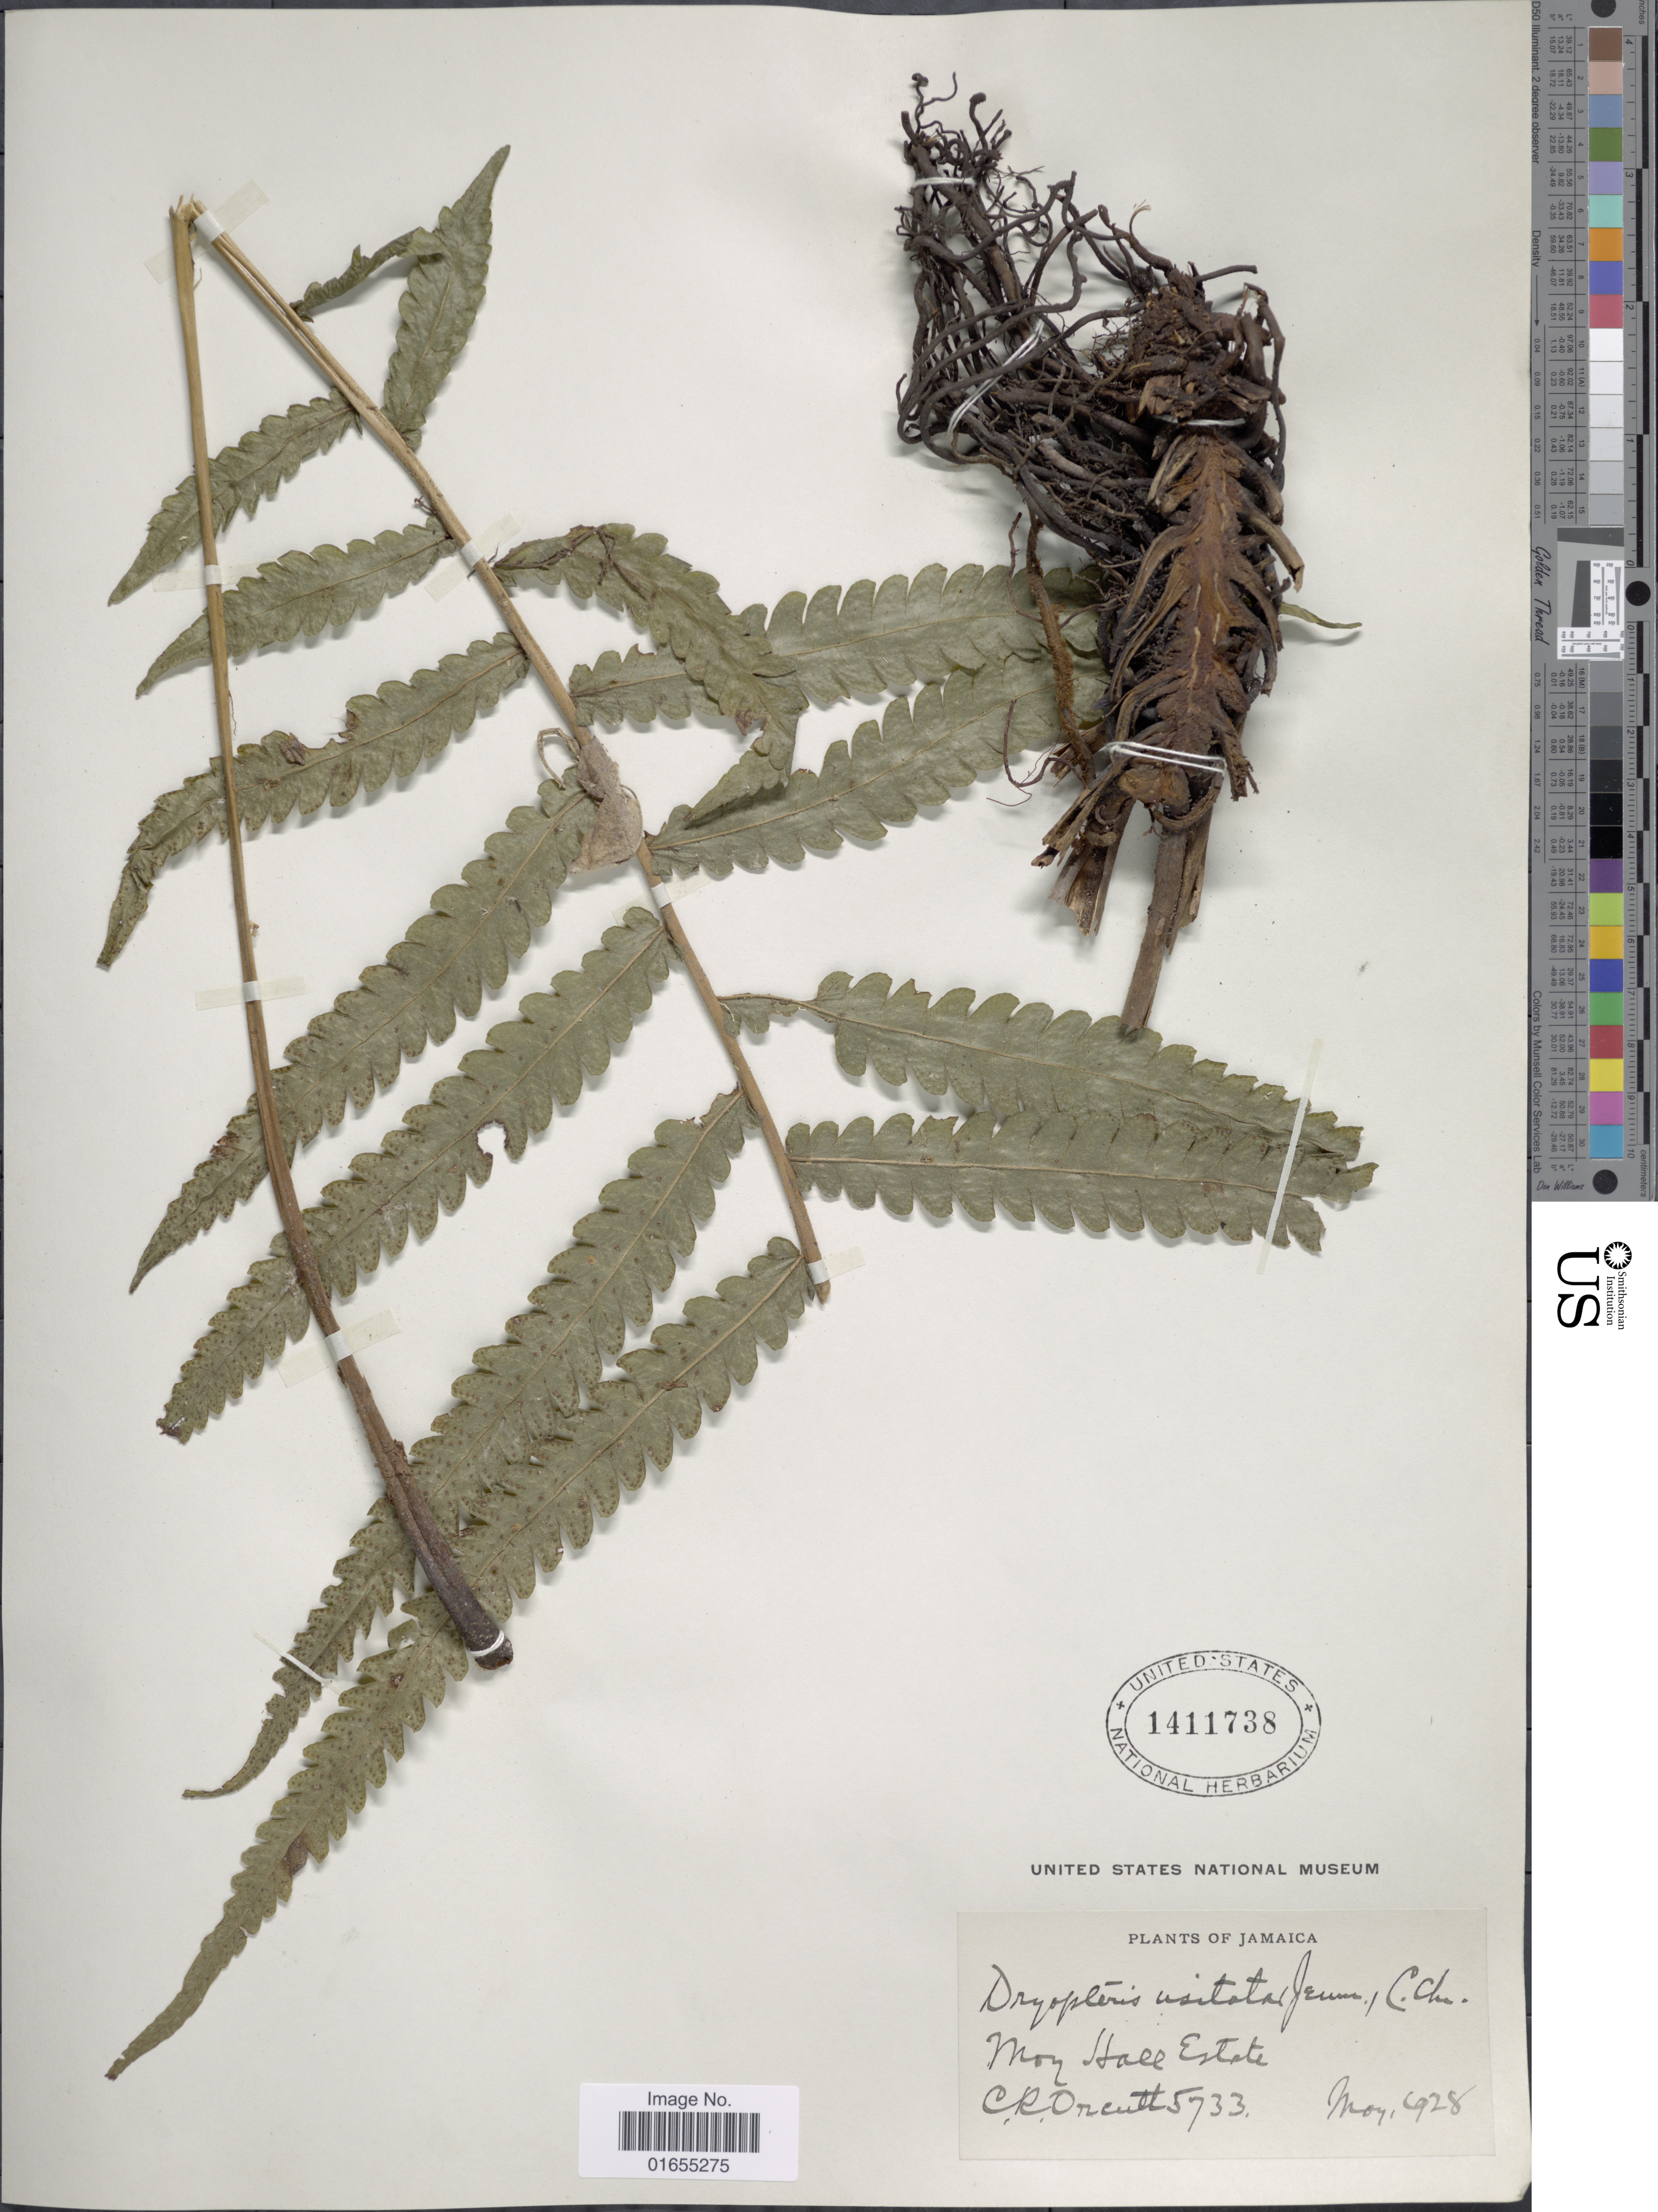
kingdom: Plantae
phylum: Tracheophyta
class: Polypodiopsida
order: Polypodiales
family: Thelypteridaceae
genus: Goniopteris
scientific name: Goniopteris venusta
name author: (Heward) Pic. Serm.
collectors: C. R. Orcutt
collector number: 5733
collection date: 1928-05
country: Jamaica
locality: Moy Hall Estate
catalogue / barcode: US 1411738